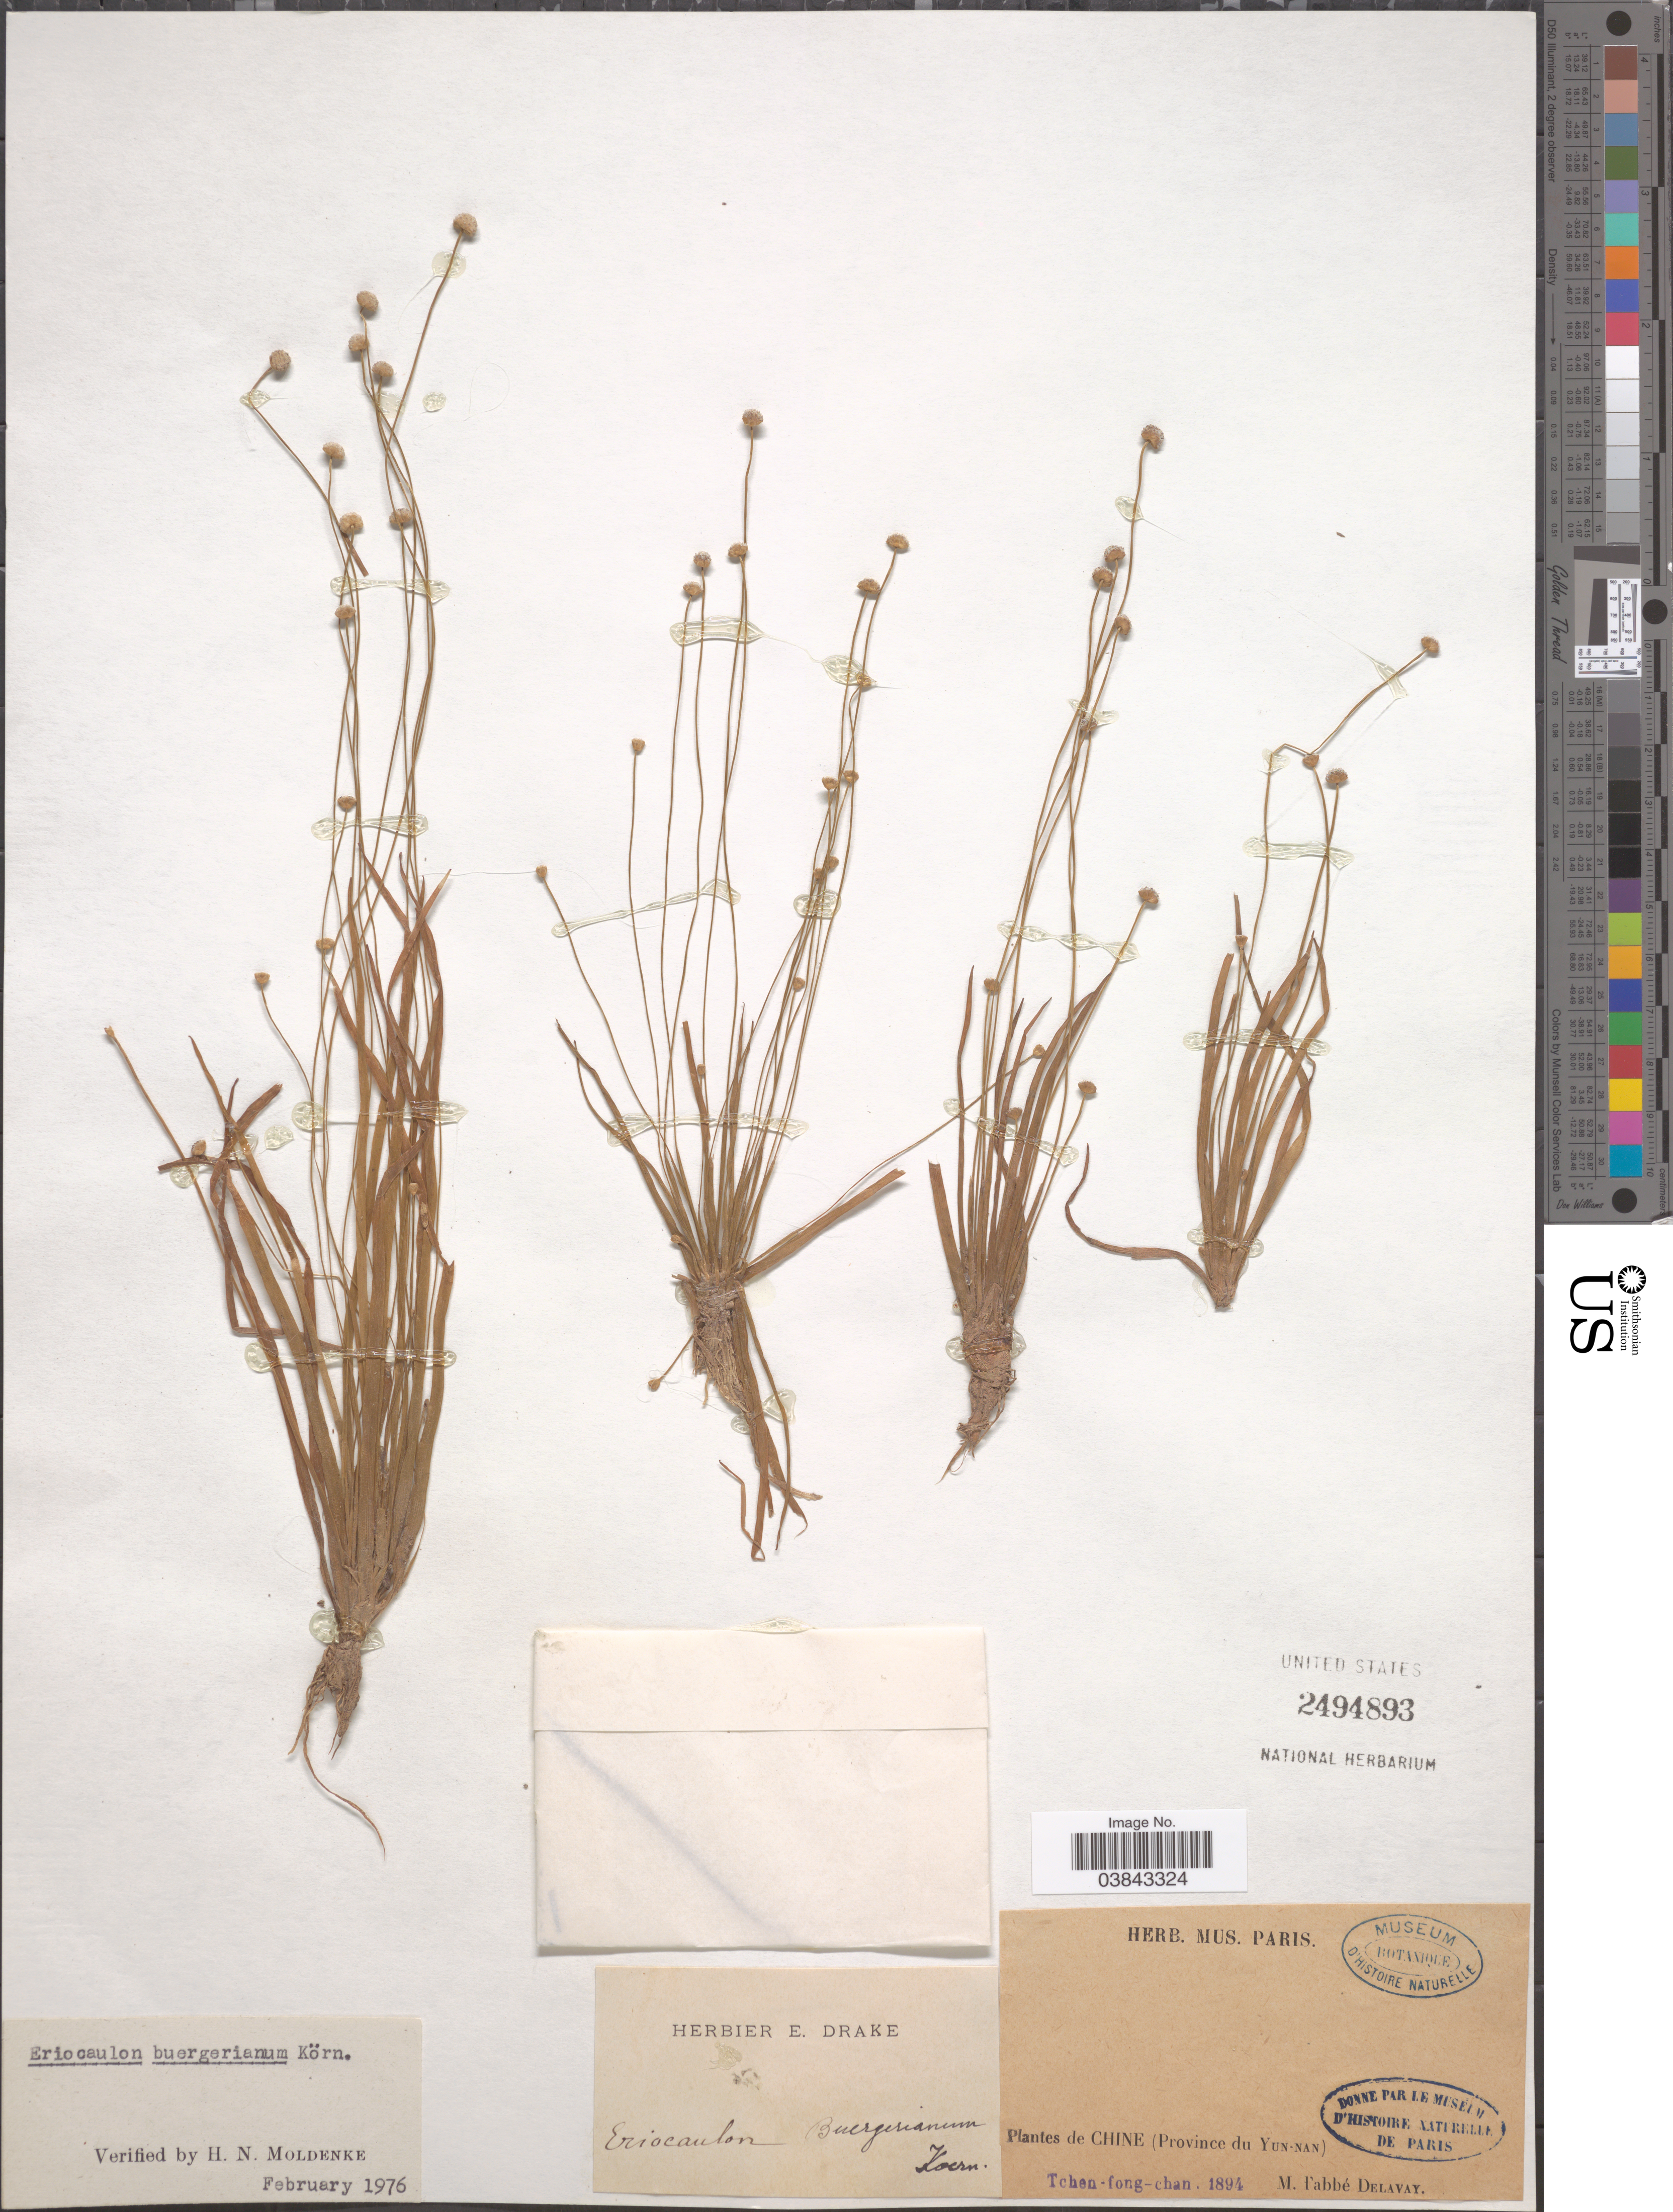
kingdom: Plantae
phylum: Tracheophyta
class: Liliopsida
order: Poales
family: Eriocaulaceae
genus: Eriocaulon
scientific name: Eriocaulon buergerianum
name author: Körn.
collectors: P. Delavay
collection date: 1894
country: China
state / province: Yunnan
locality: Chine (Province du Yun-nan). Tchen-fong-chan.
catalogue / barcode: US 2494893